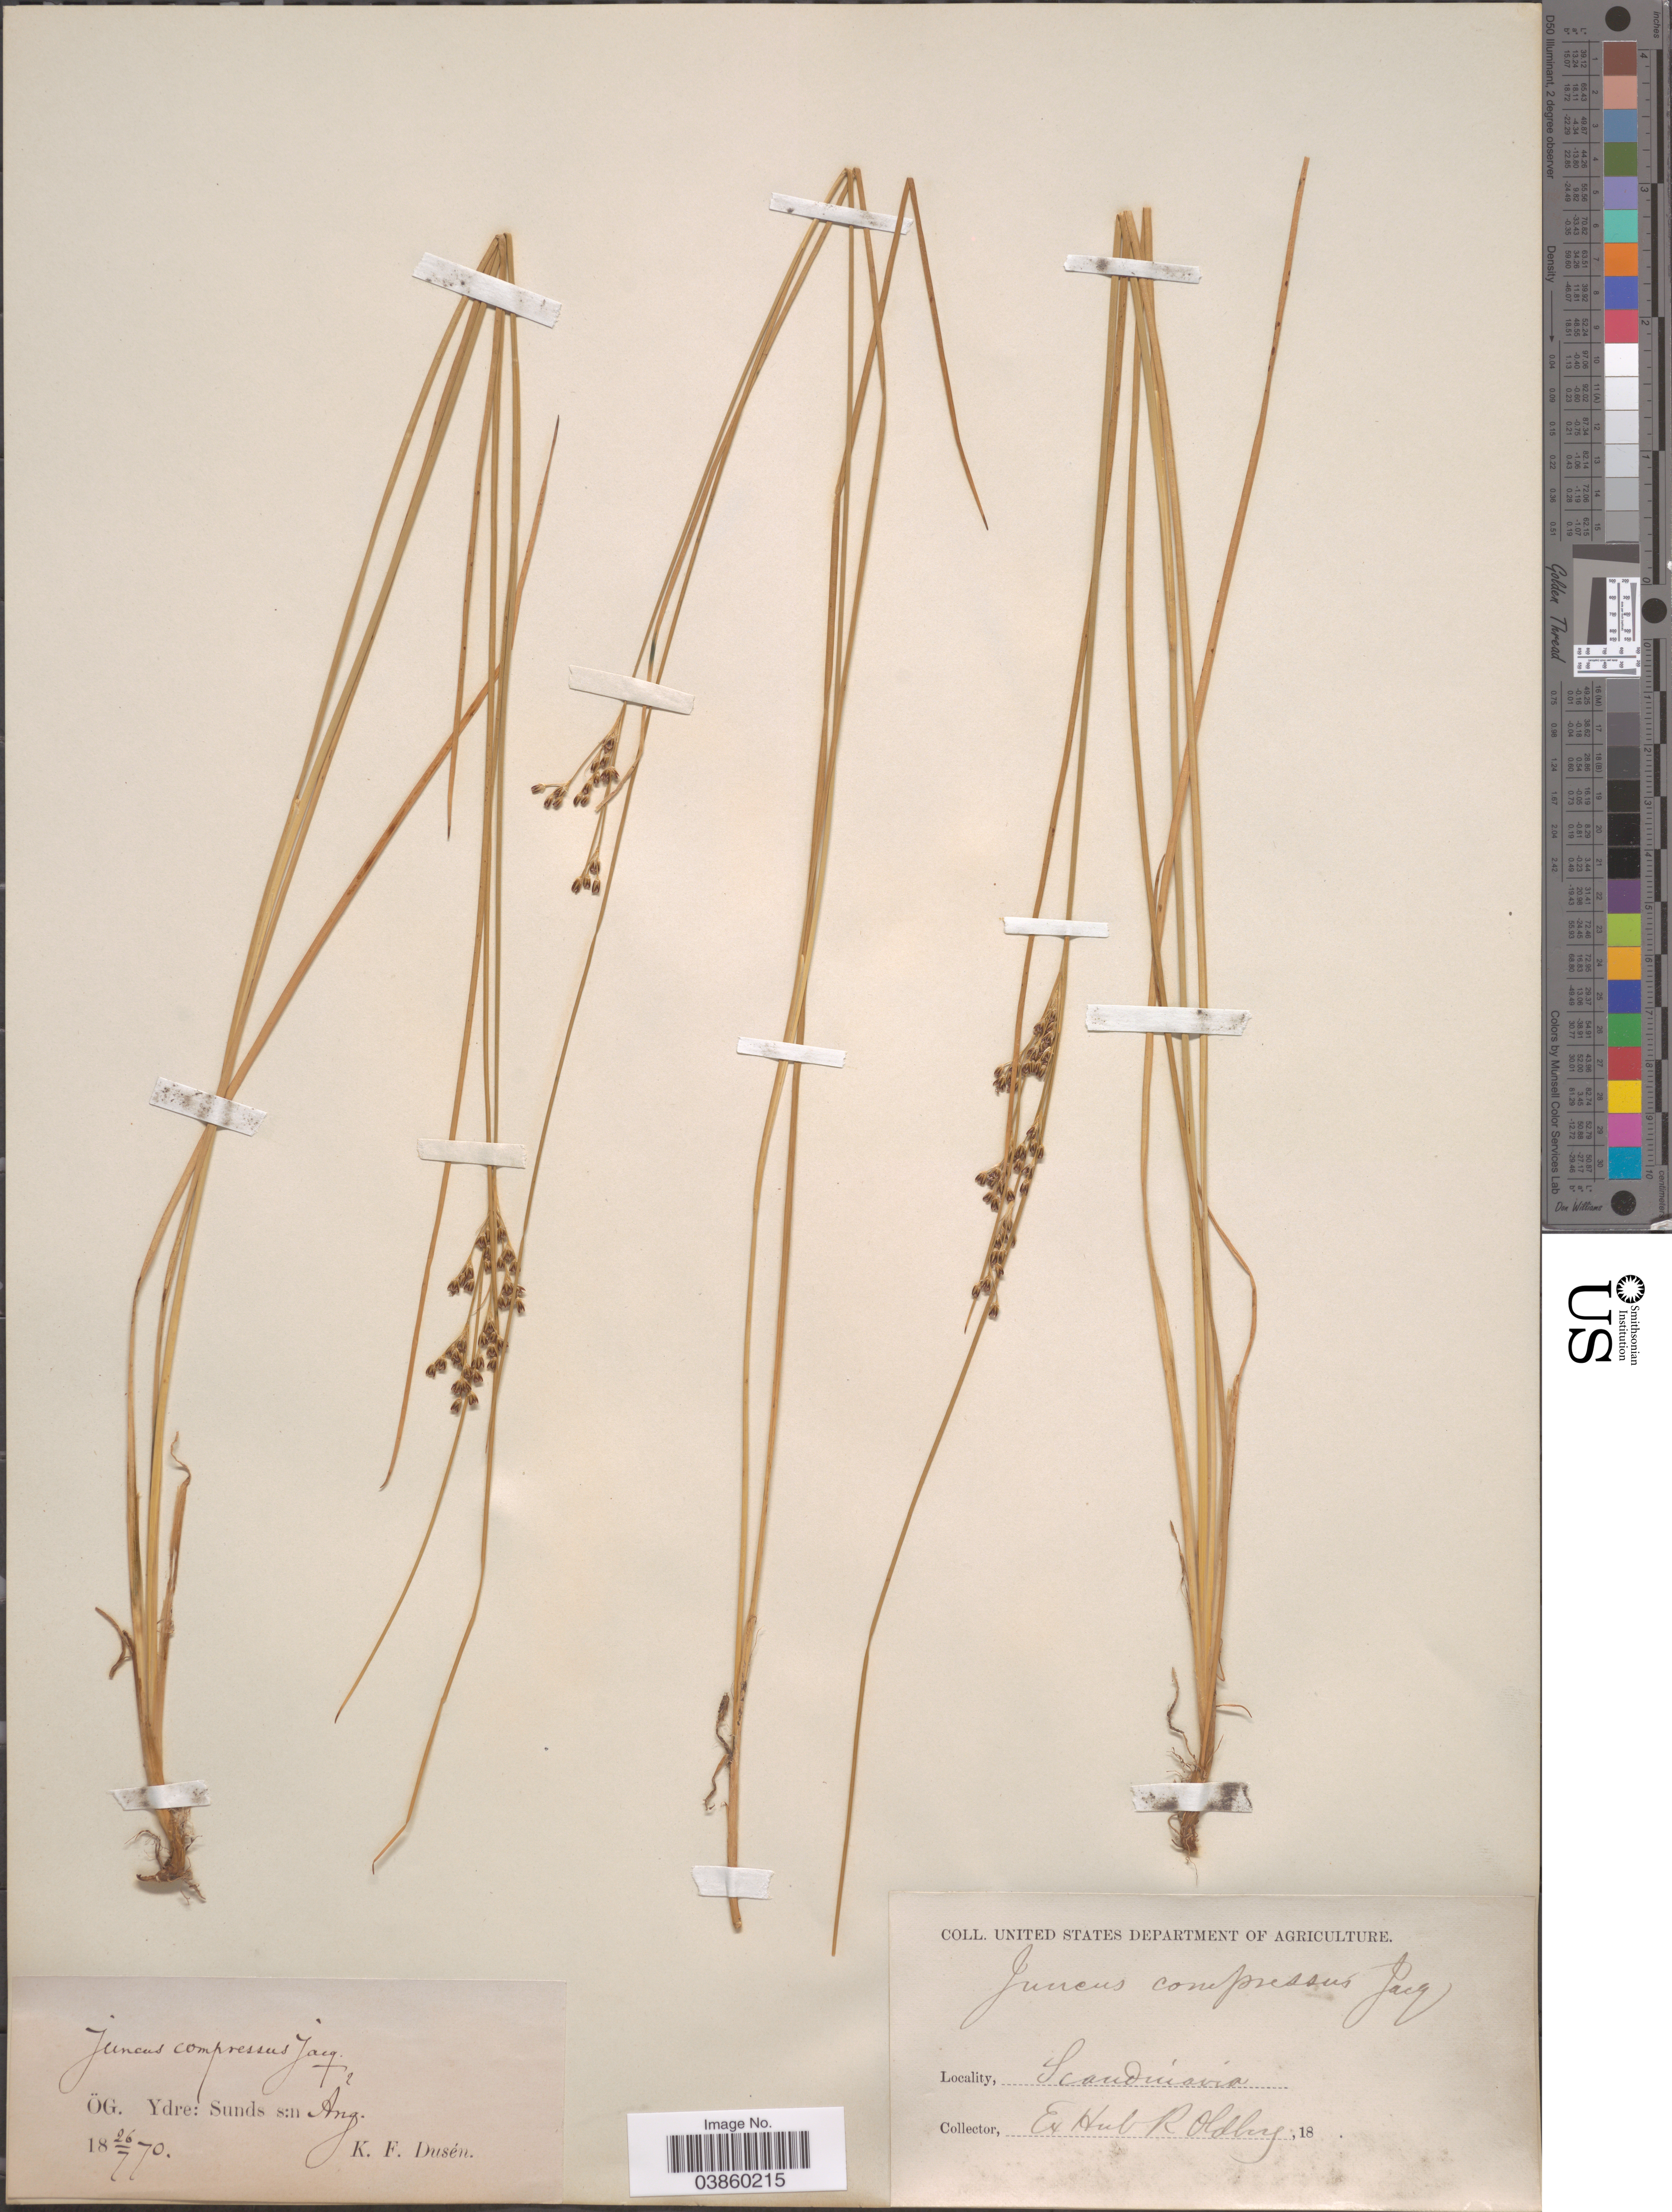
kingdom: Plantae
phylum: Tracheophyta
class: Liliopsida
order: Poales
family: Juncaceae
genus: Juncus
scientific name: Juncus compressus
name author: Jacq.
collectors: K. Dusén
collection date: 1870-07-26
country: Sweden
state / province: Östergötland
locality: ŐG. Ydre: Sunds s:n Ang. Scandinavia.